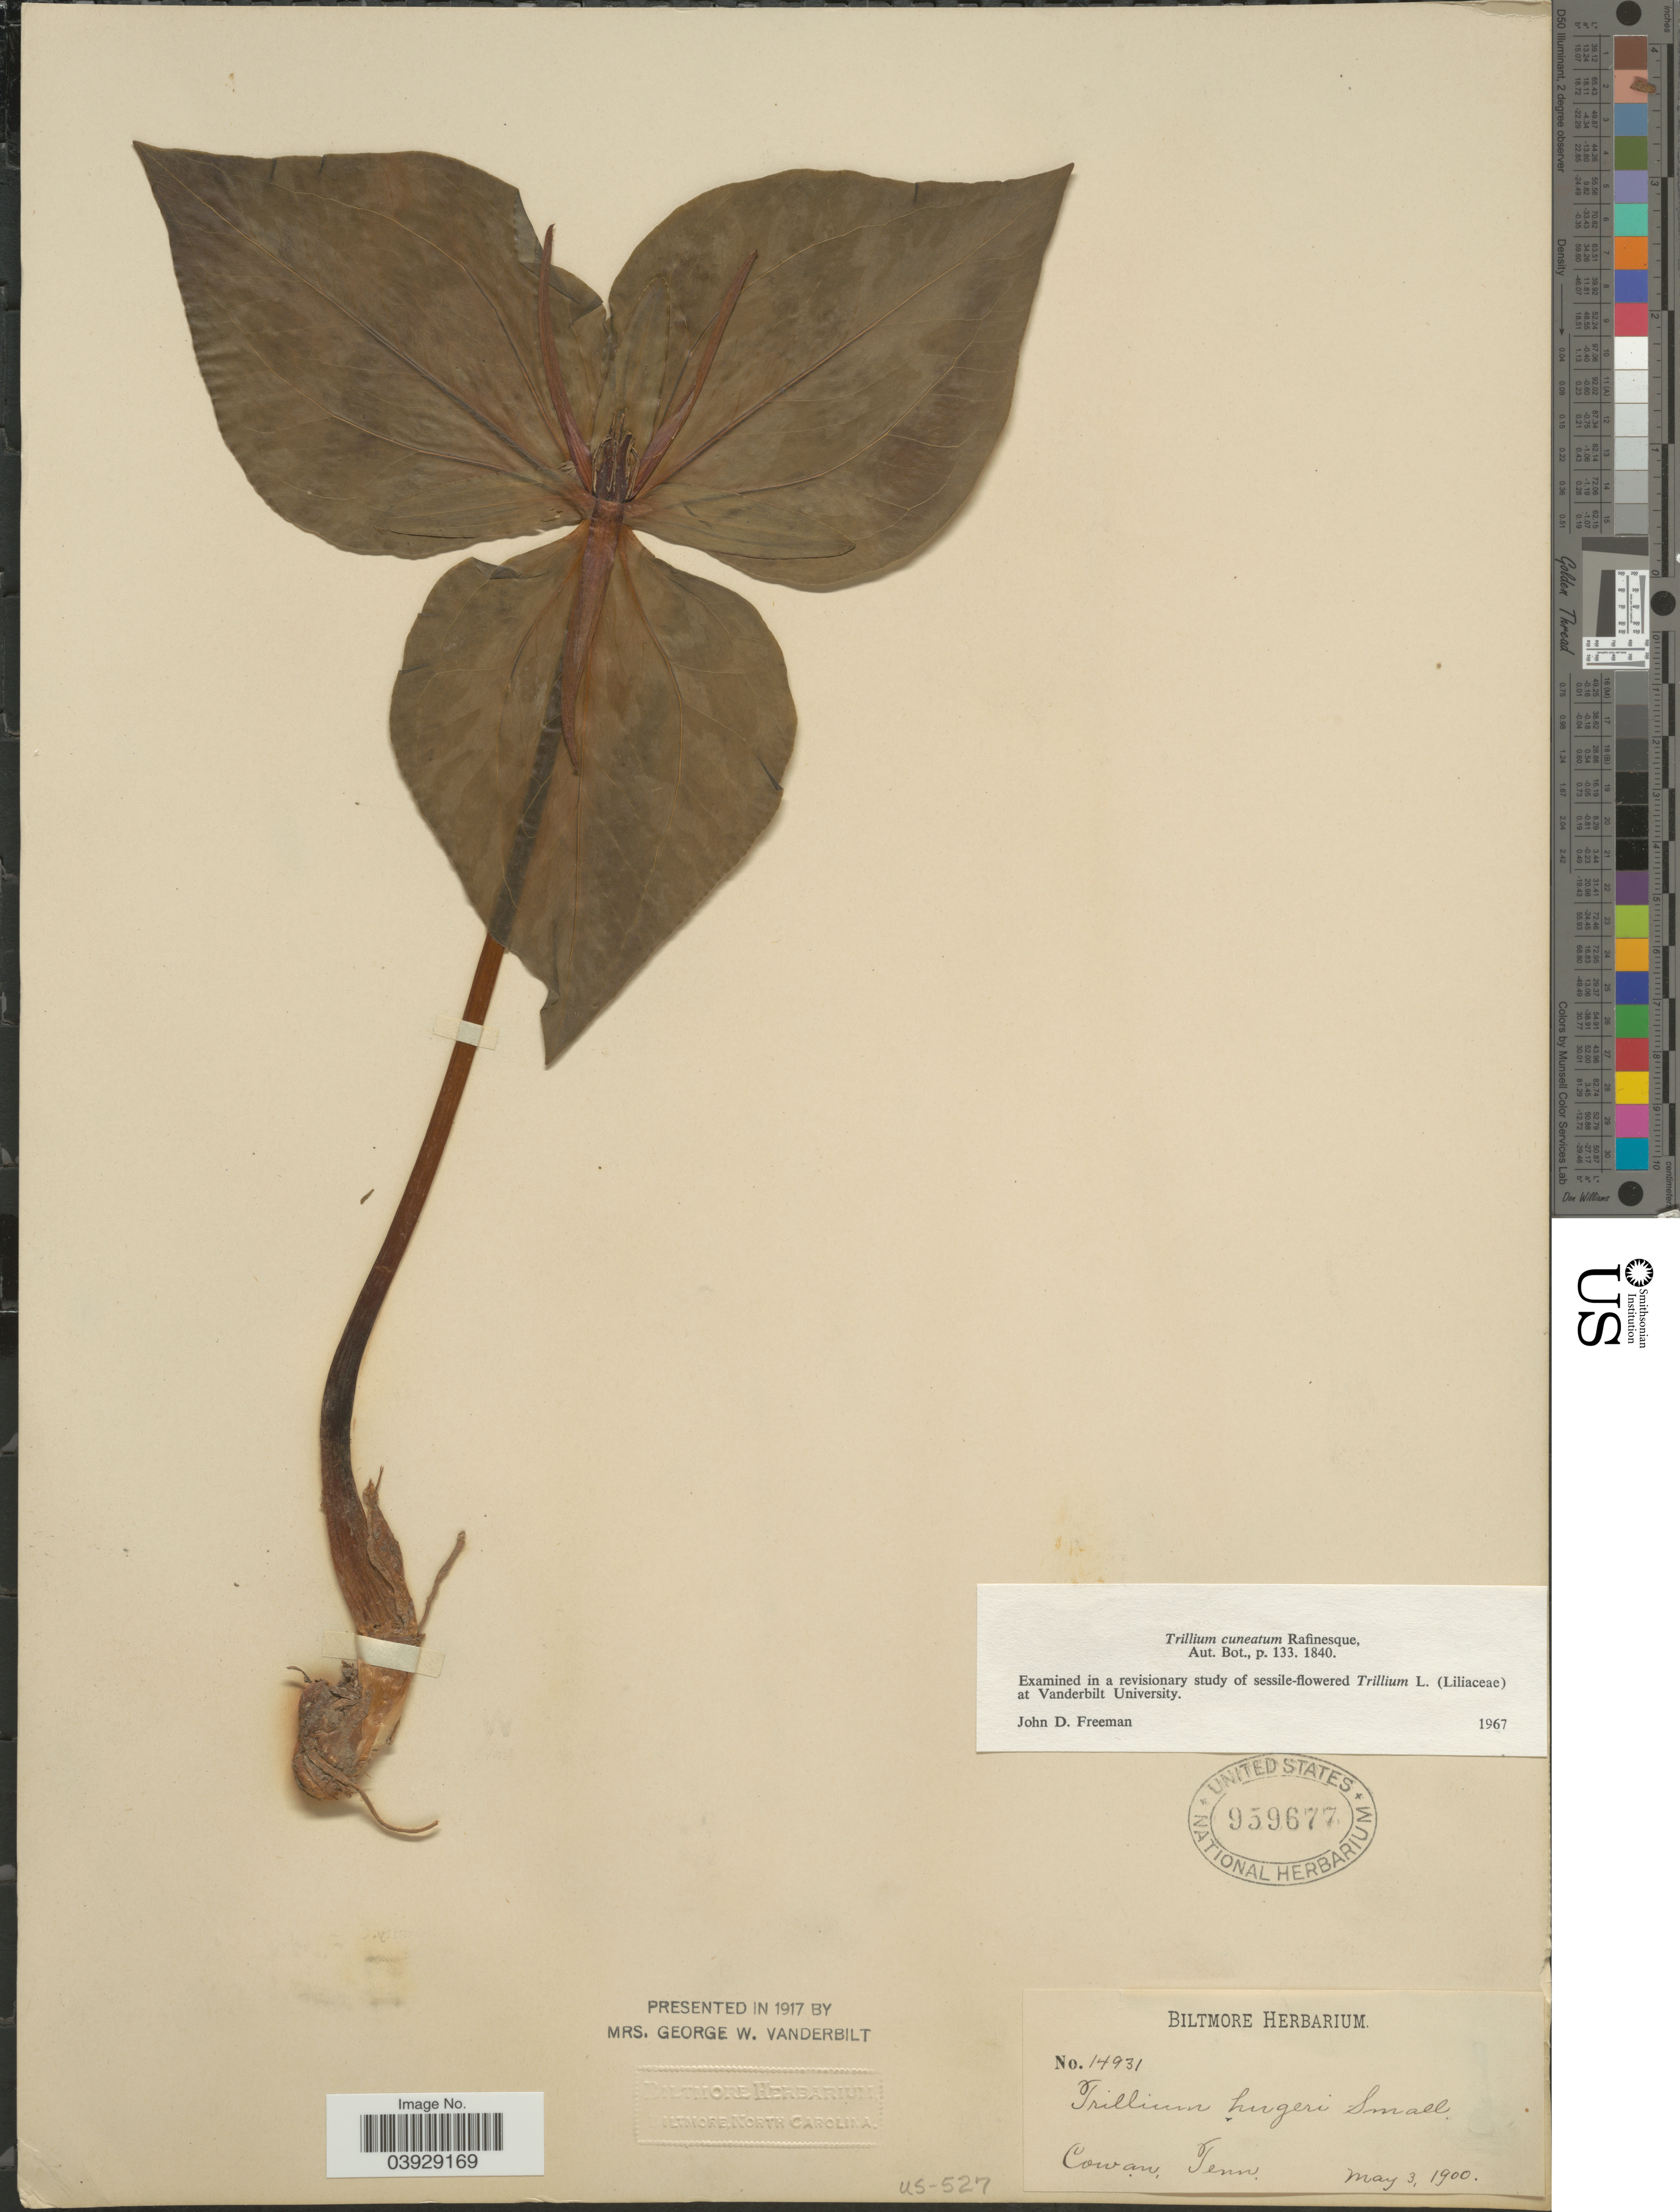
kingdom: Plantae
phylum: Tracheophyta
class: Liliopsida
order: Liliales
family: Melanthiaceae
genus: Trillium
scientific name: Trillium cuneatum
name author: Raf.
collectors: ex herb. Biltmore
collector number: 14931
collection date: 1900-05-03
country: United States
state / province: Tennessee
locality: Cowan.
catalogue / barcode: US 959677